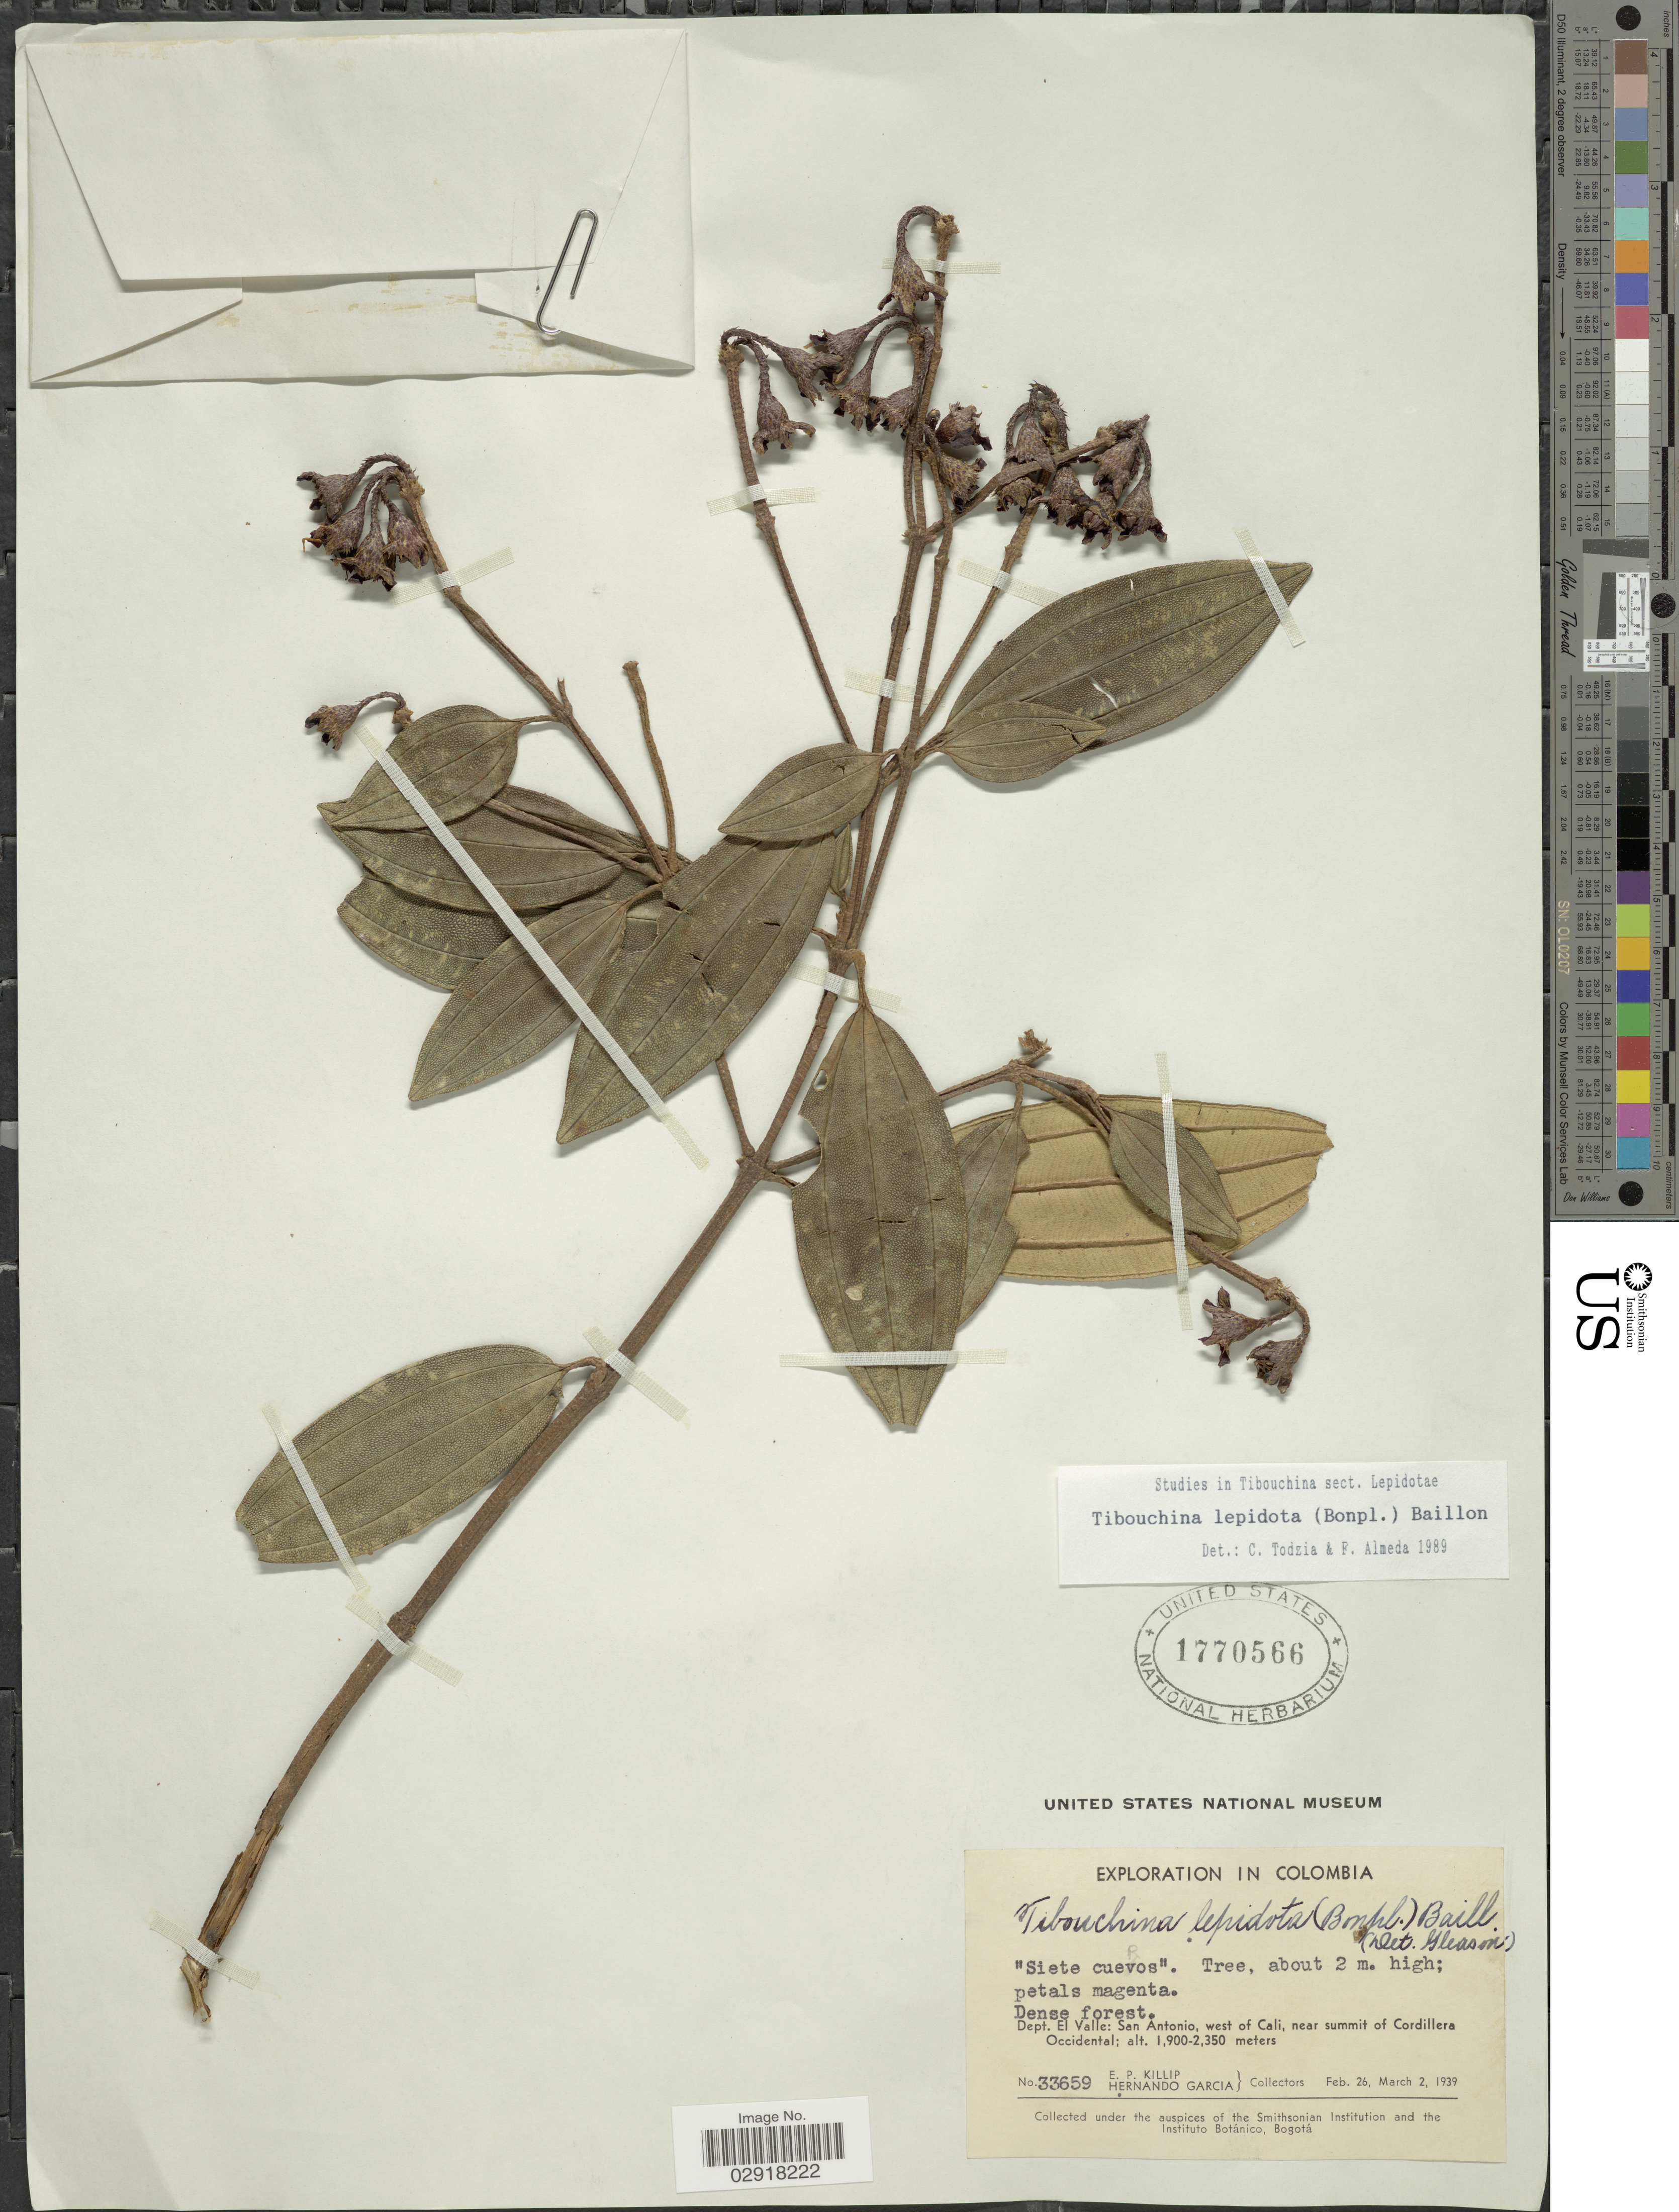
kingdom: Plantae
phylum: Tracheophyta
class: Magnoliopsida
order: Myrtales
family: Melastomataceae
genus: Andesanthus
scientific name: Andesanthus lepidotus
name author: (Humb. & Bonpl.) P.J.F. Guim. & Michelang.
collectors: E. P. Killip & H. Garcia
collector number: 33659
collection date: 1939-02-26/1939-03-02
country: Colombia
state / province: Valle del Cauca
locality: Dept. El Valle: San Antonio, west of Cali, near summit of Cordillera Occidental.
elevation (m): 1900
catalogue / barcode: US 1770566